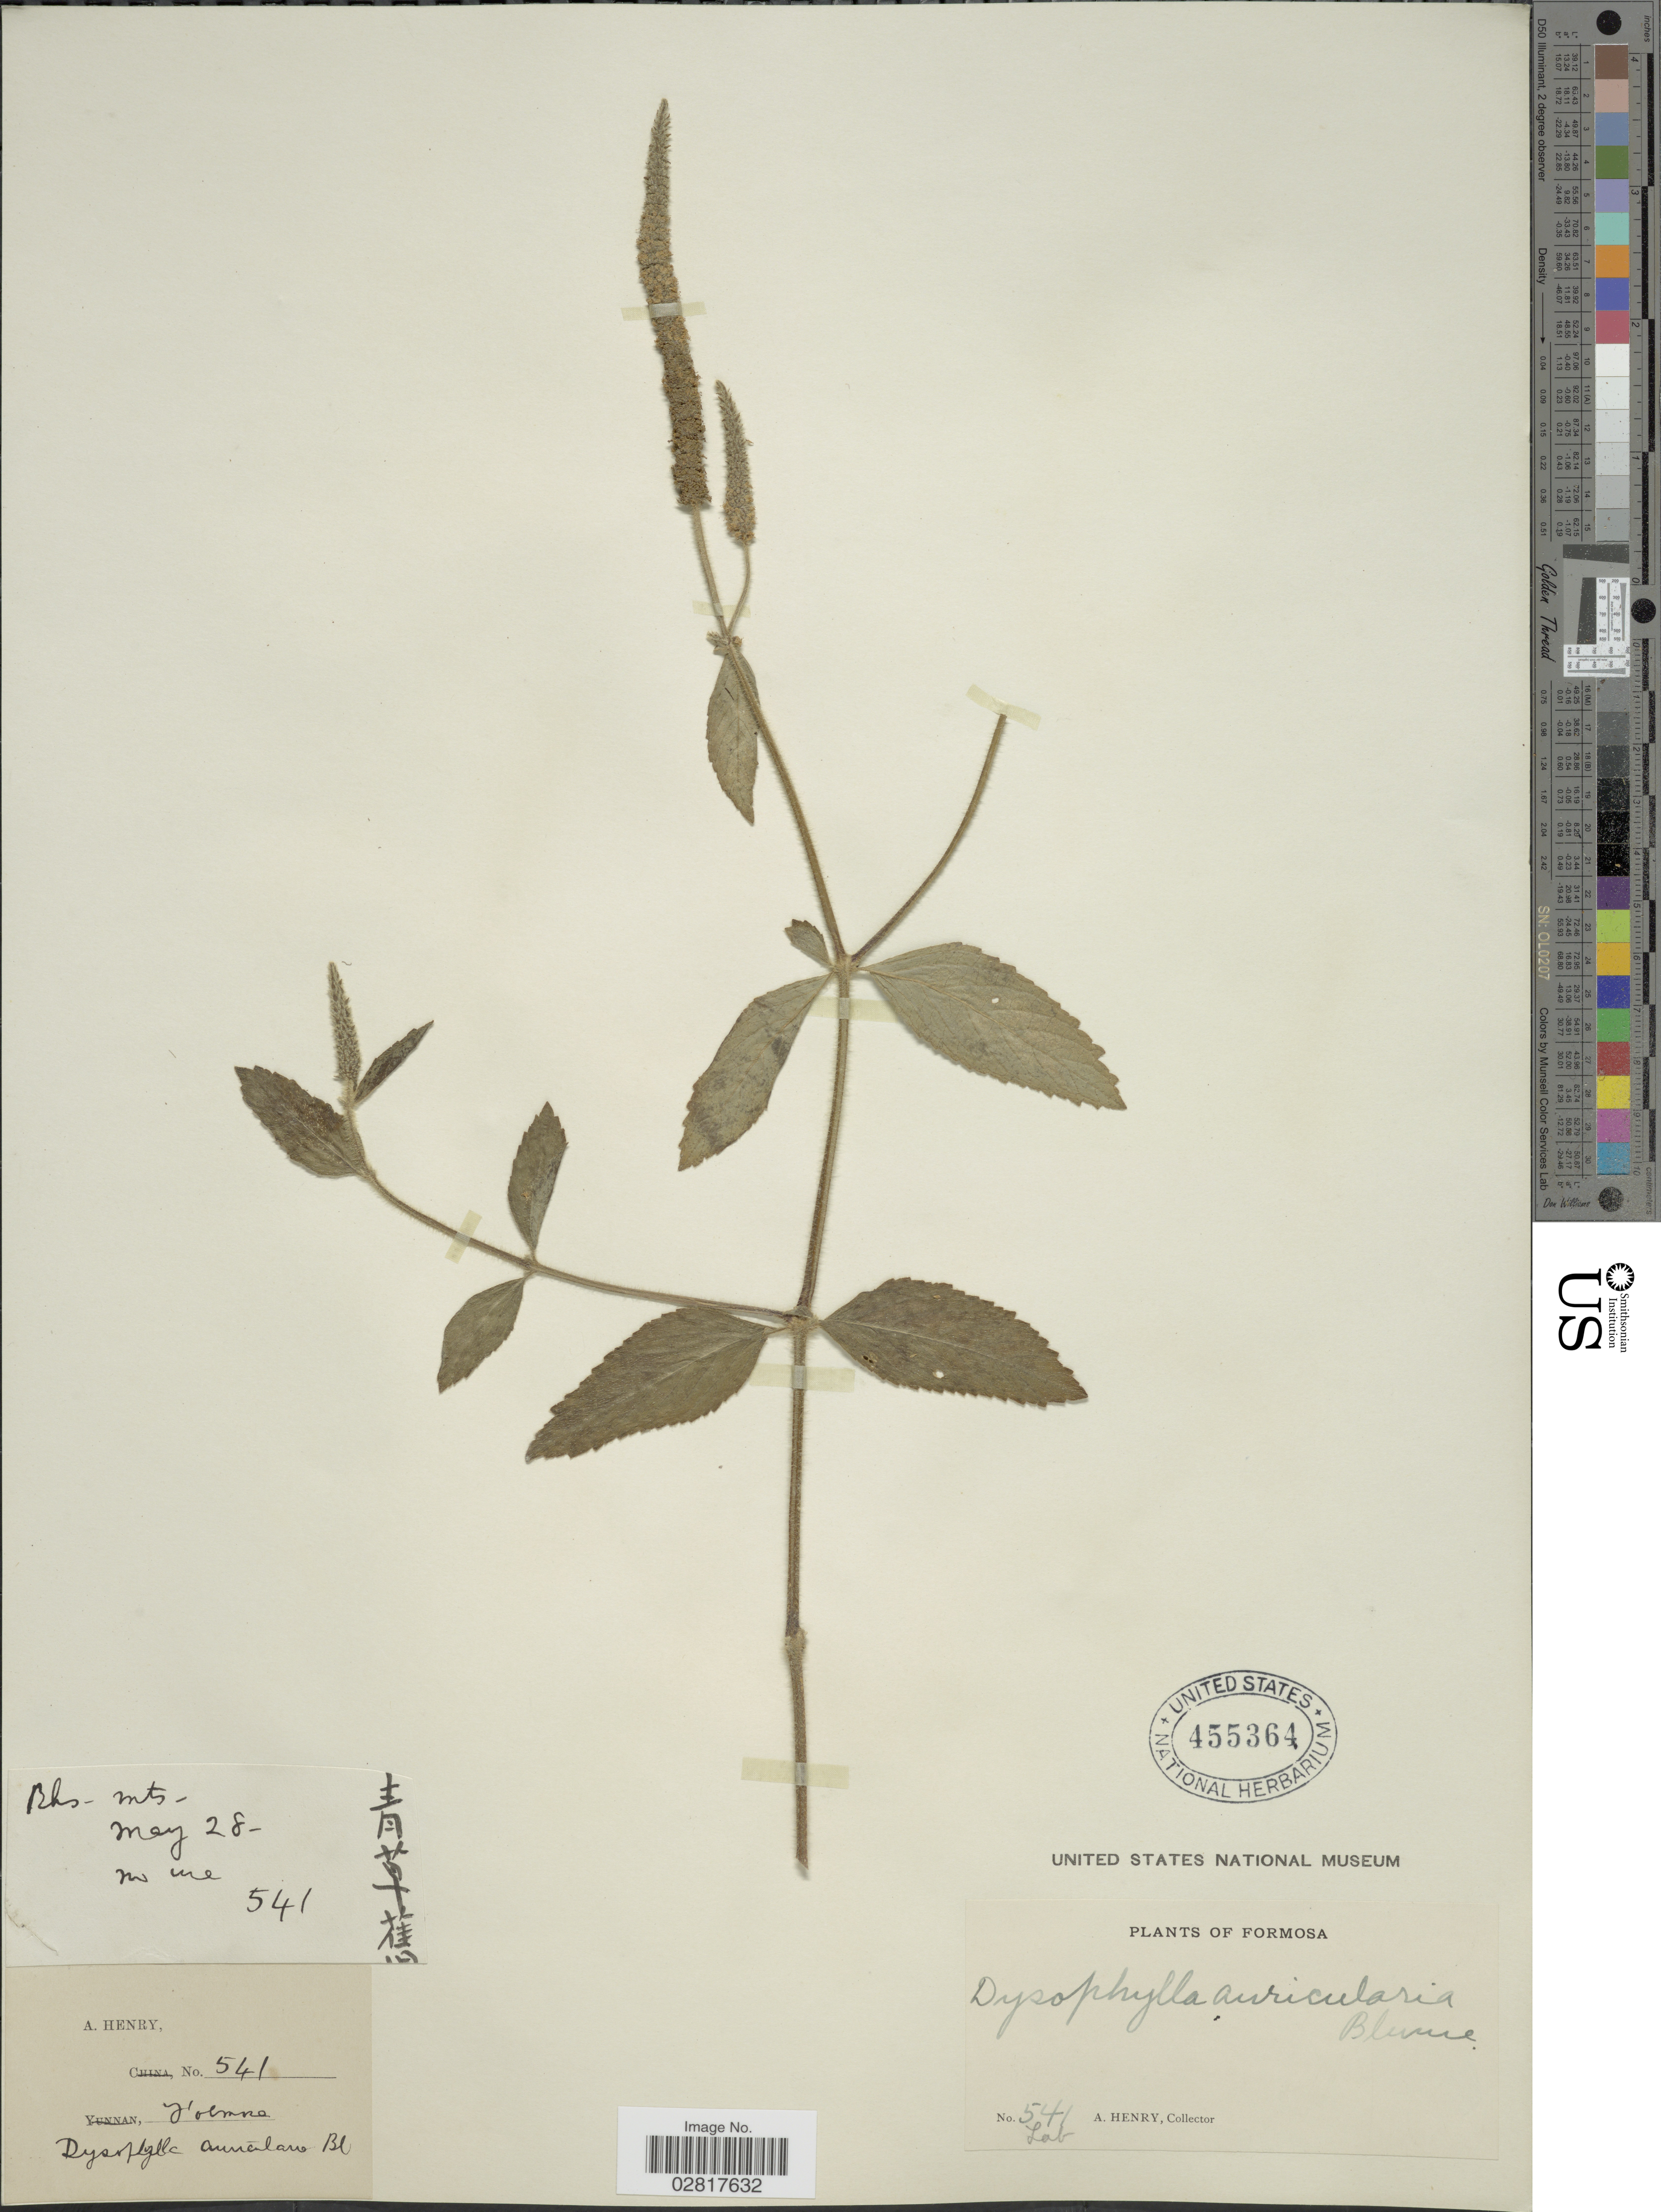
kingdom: Plantae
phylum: Tracheophyta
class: Magnoliopsida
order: Lamiales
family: Lamiaceae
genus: Pogostemon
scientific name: Pogostemon auricularius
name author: (L.) Hassk.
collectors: A. Henry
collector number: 541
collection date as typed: Transcribed d/m/y: /5/28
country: Taiwan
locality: Formosa.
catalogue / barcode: US 455364